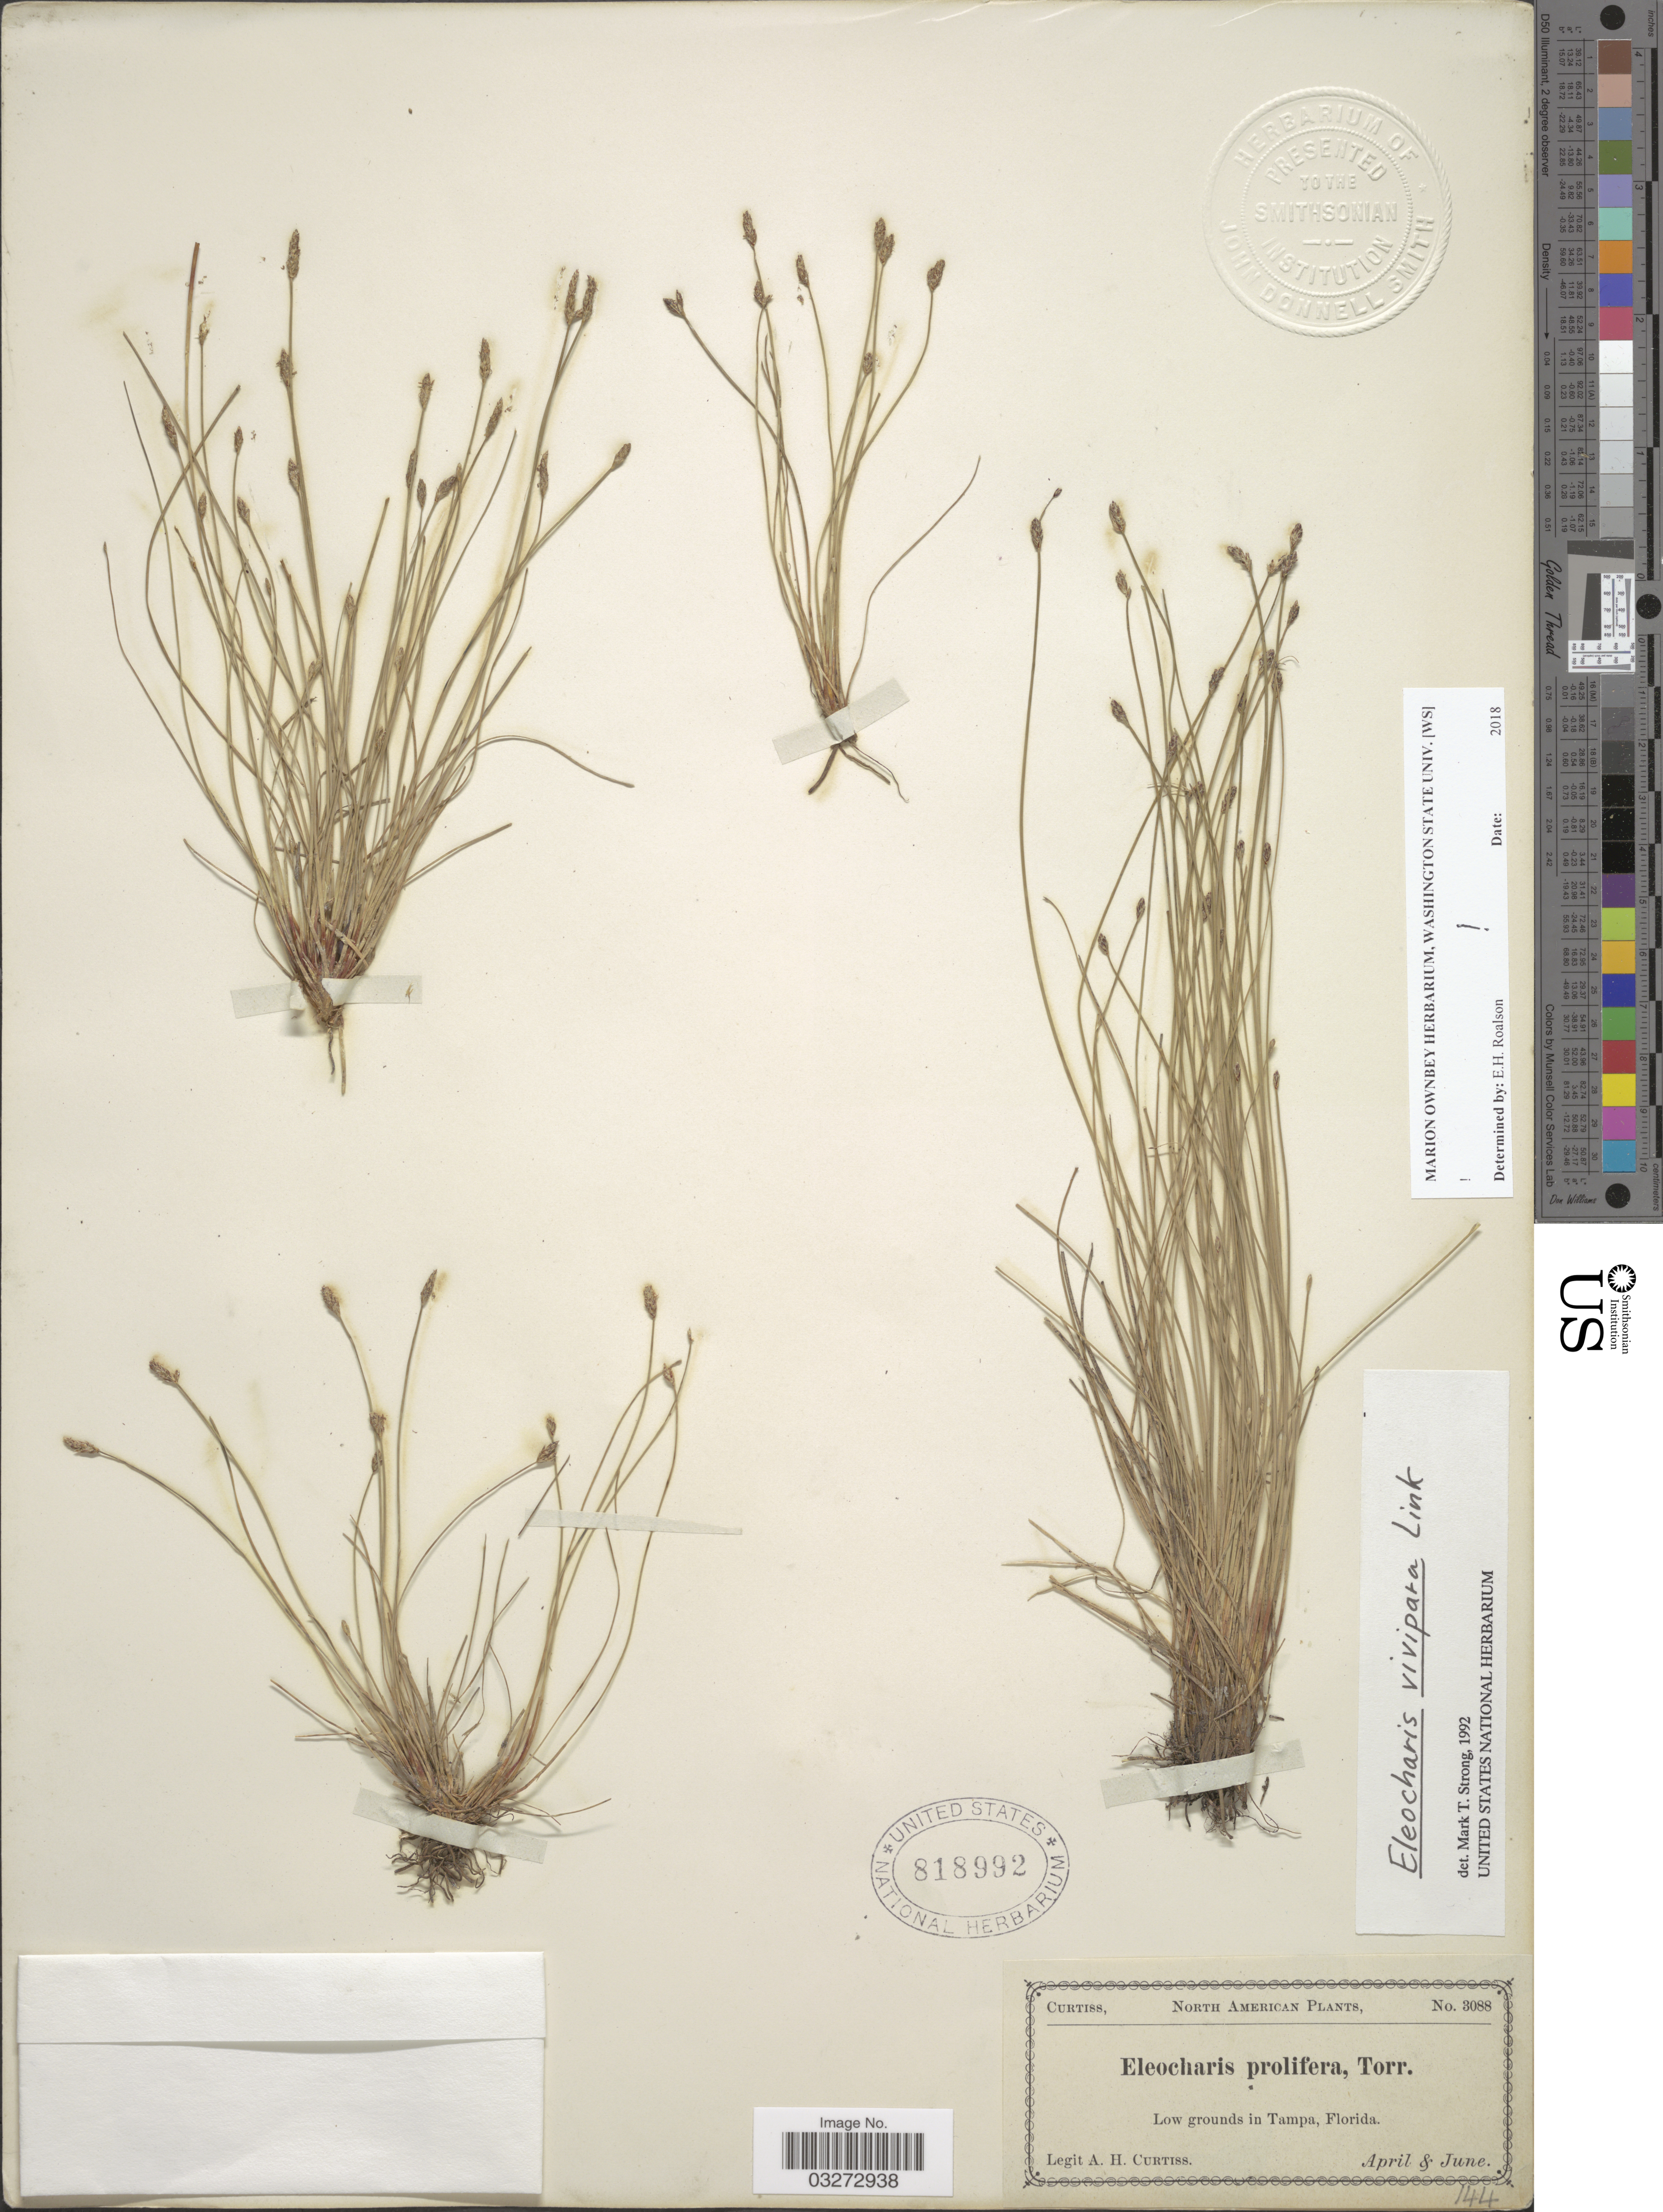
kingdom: Plantae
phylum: Tracheophyta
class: Liliopsida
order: Poales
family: Cyperaceae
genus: Eleocharis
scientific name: Eleocharis vivipara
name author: Link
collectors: A. H. Curtiss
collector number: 3088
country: United States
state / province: Florida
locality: Tampa.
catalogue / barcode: US 818992